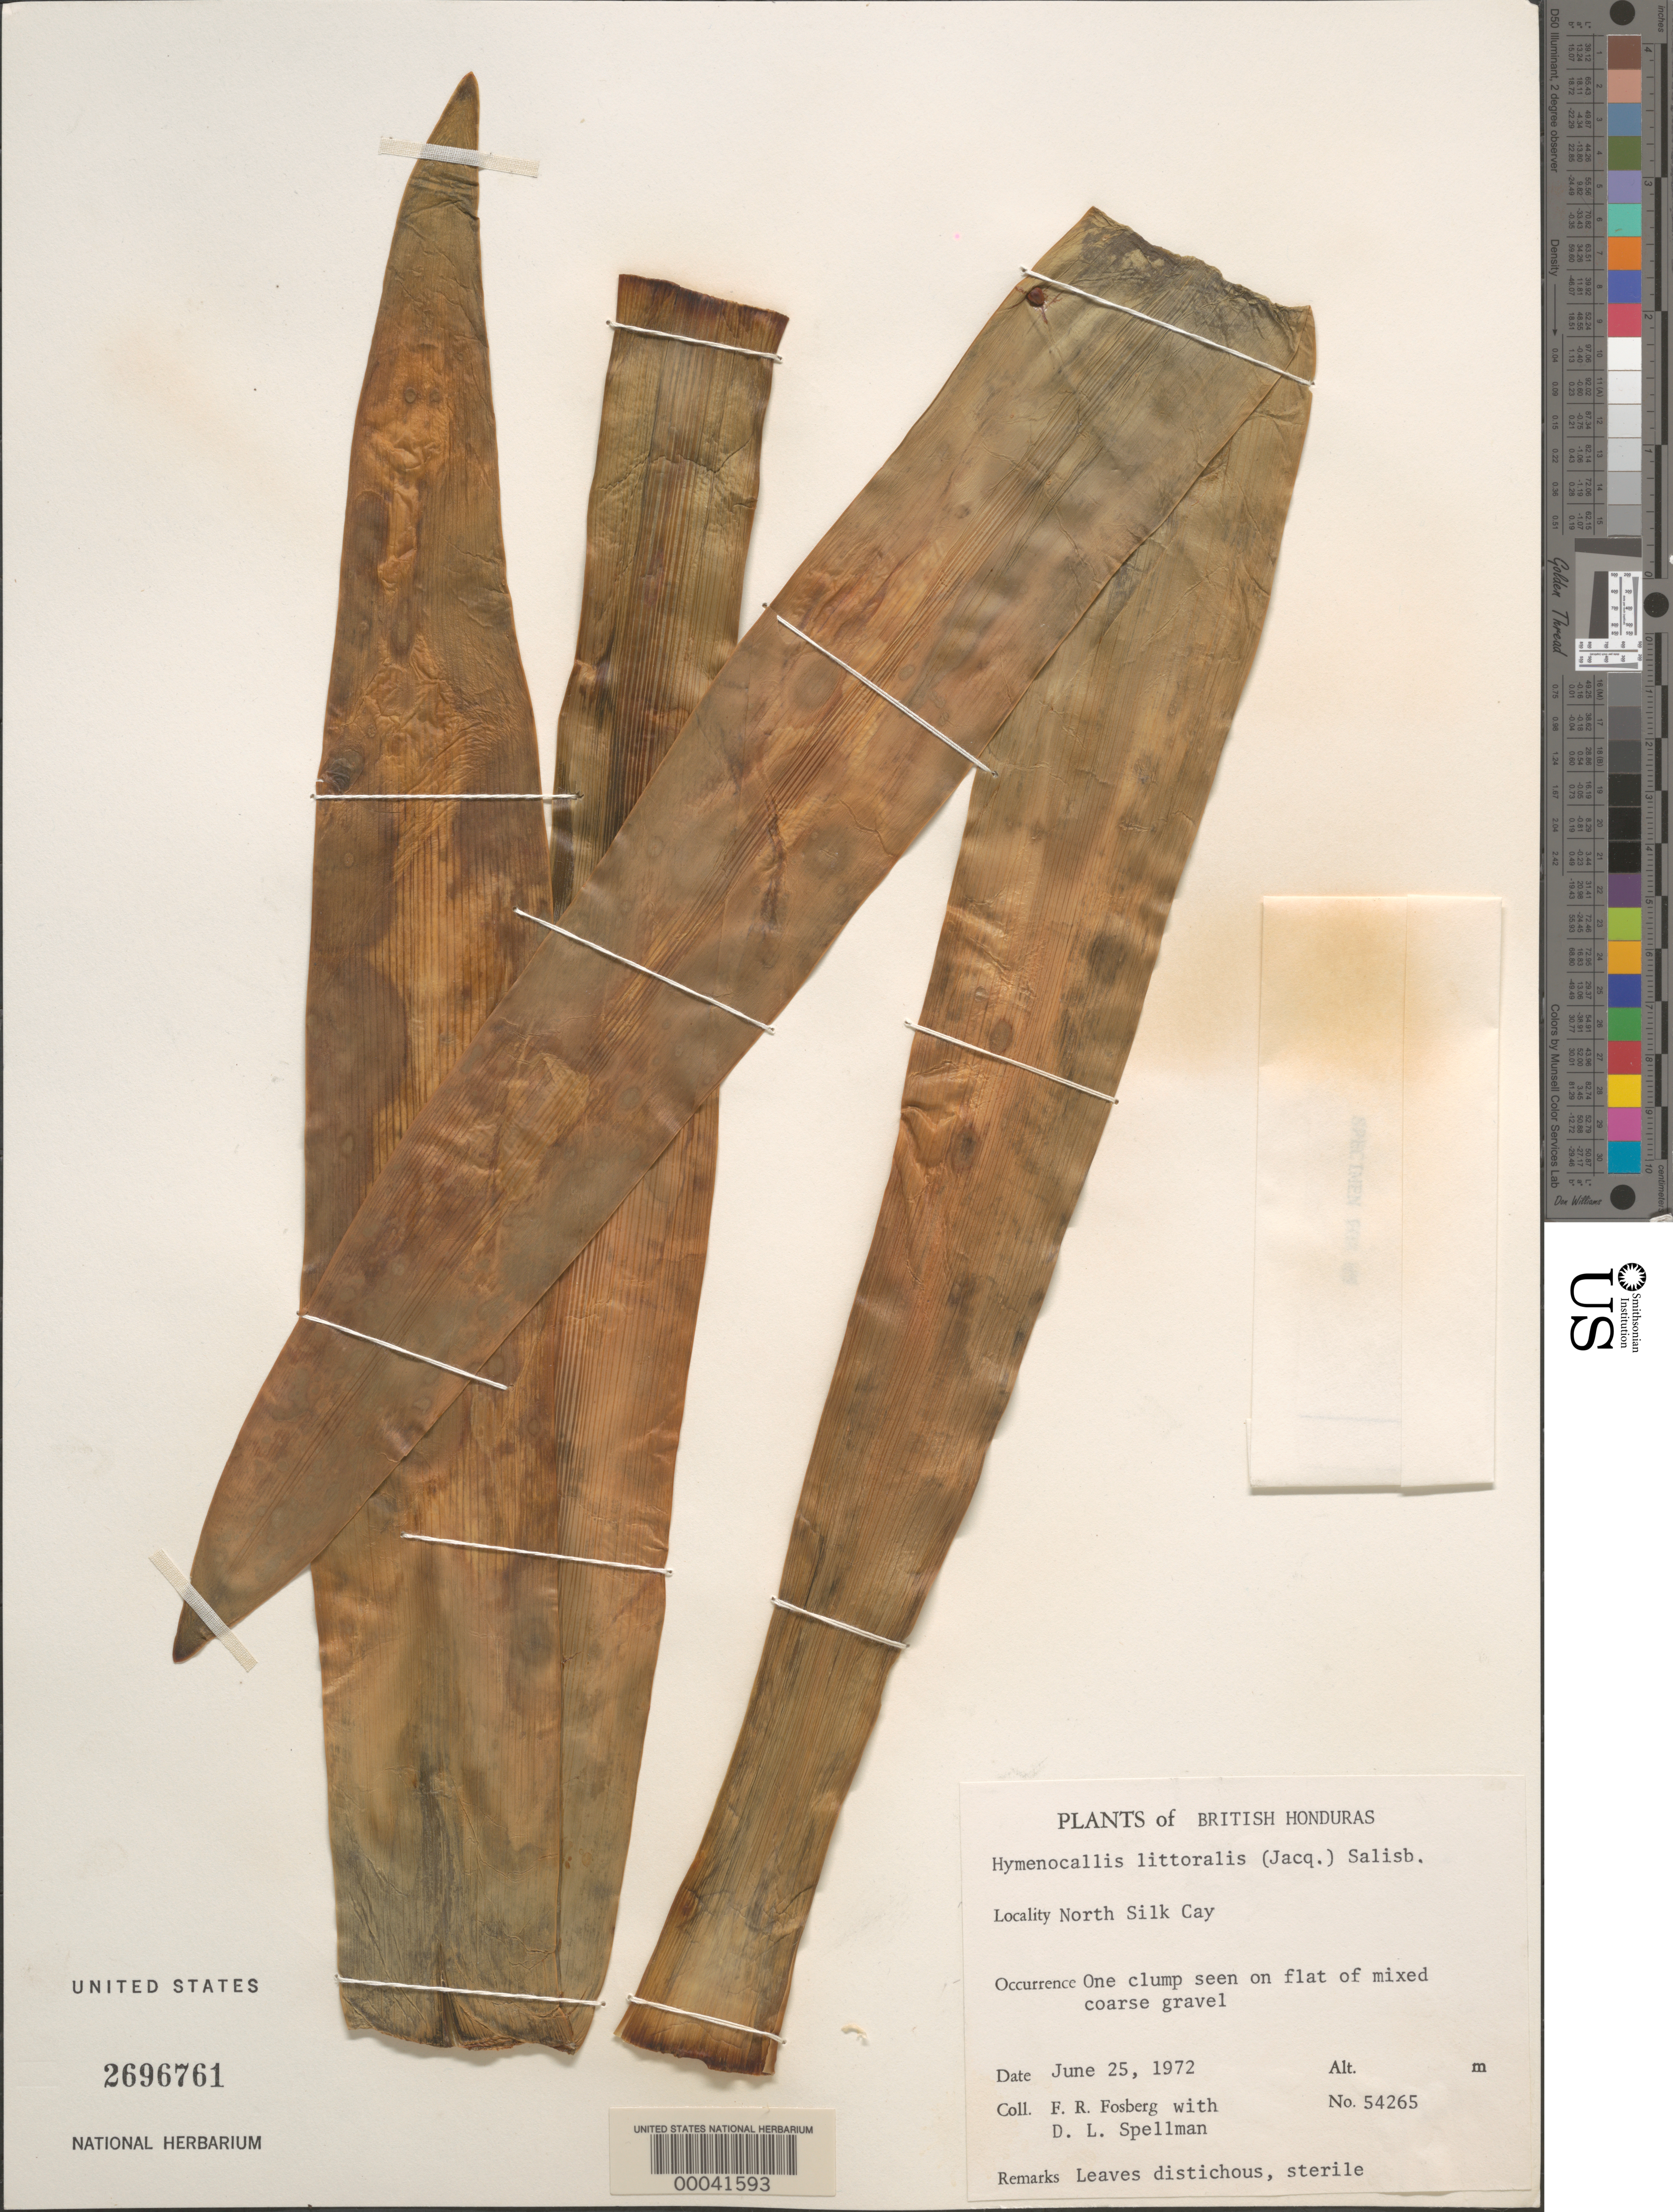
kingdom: Plantae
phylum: Tracheophyta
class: Liliopsida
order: Asparagales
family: Amaryllidaceae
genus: Hymenocallis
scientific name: Hymenocallis littoralis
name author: (Jacq.) Salisb.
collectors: F. R. Fosberg & D. L. Spellman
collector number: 54265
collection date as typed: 25 Jun 1972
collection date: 1972-06-25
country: Belize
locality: North Silk Cay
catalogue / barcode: US 2696761